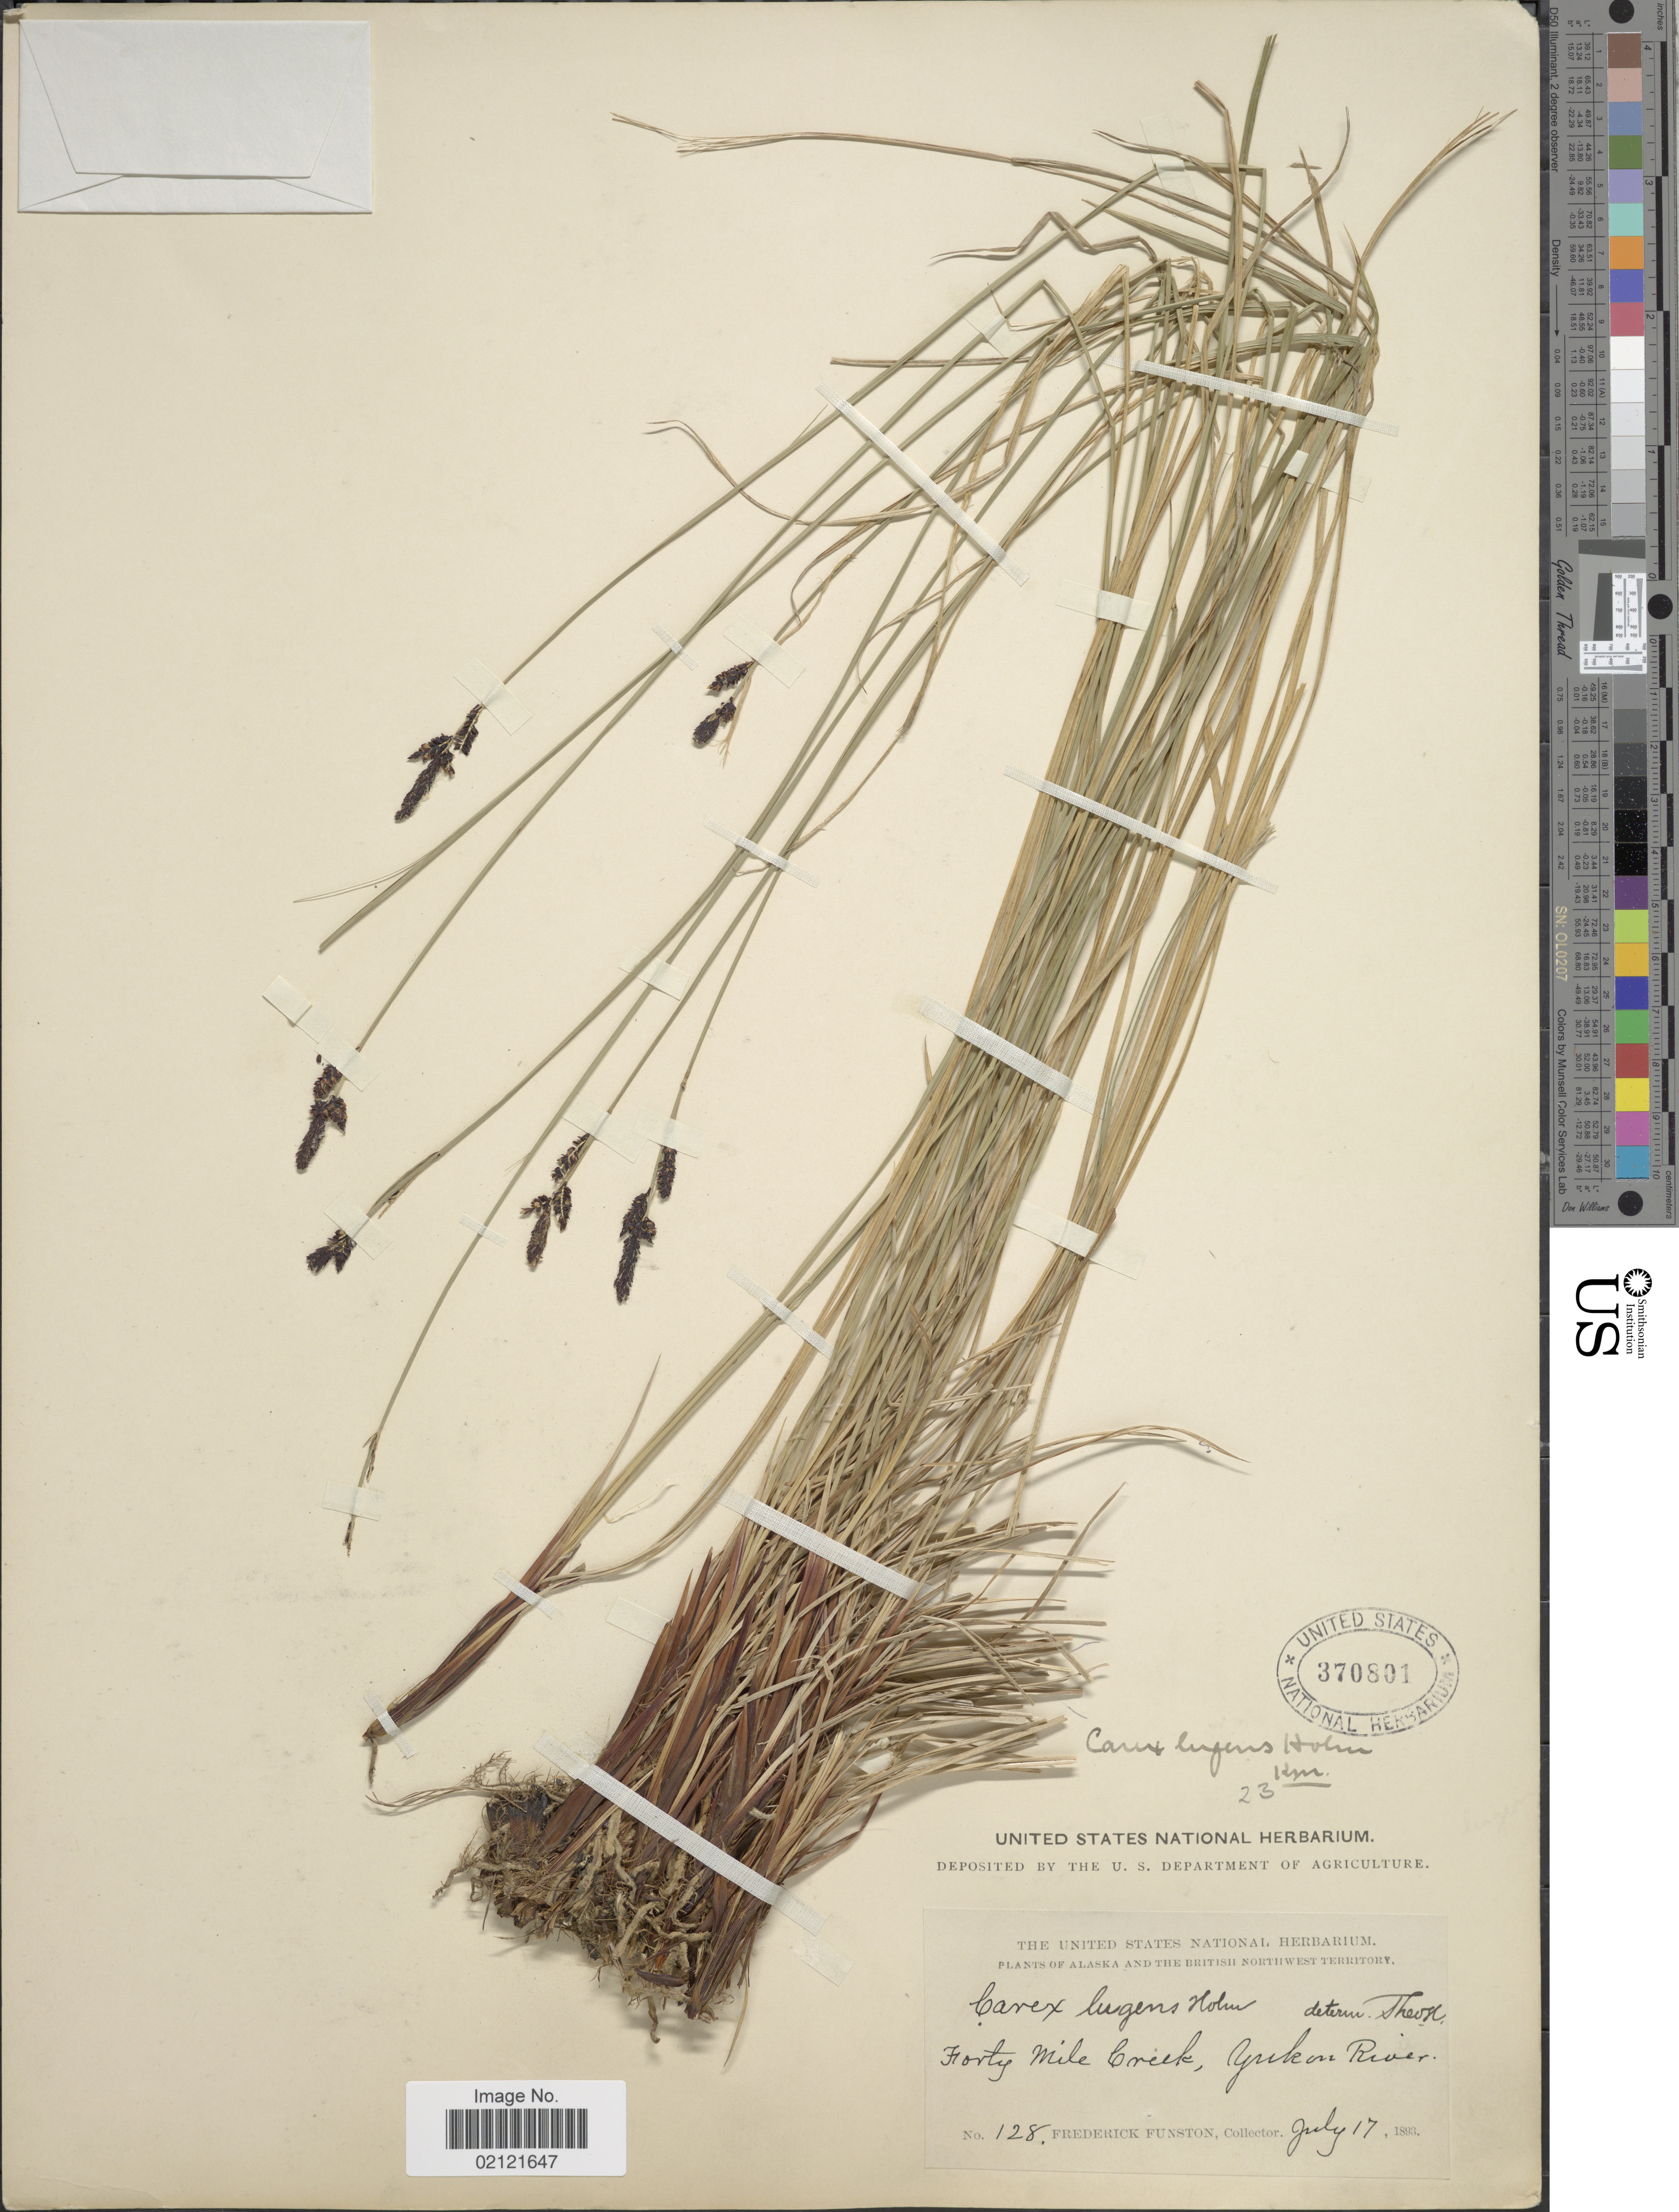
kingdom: Plantae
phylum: Tracheophyta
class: Liliopsida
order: Poales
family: Cyperaceae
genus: Carex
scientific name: Carex bigelowii subsp. lugens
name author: (Holm) T.V. Egorova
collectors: F. Funston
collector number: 128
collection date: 1893-07-17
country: United States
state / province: Alaska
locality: Alaska and the British Northwest Territories, Forty Mile Creek, Yukon River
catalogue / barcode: US 370801